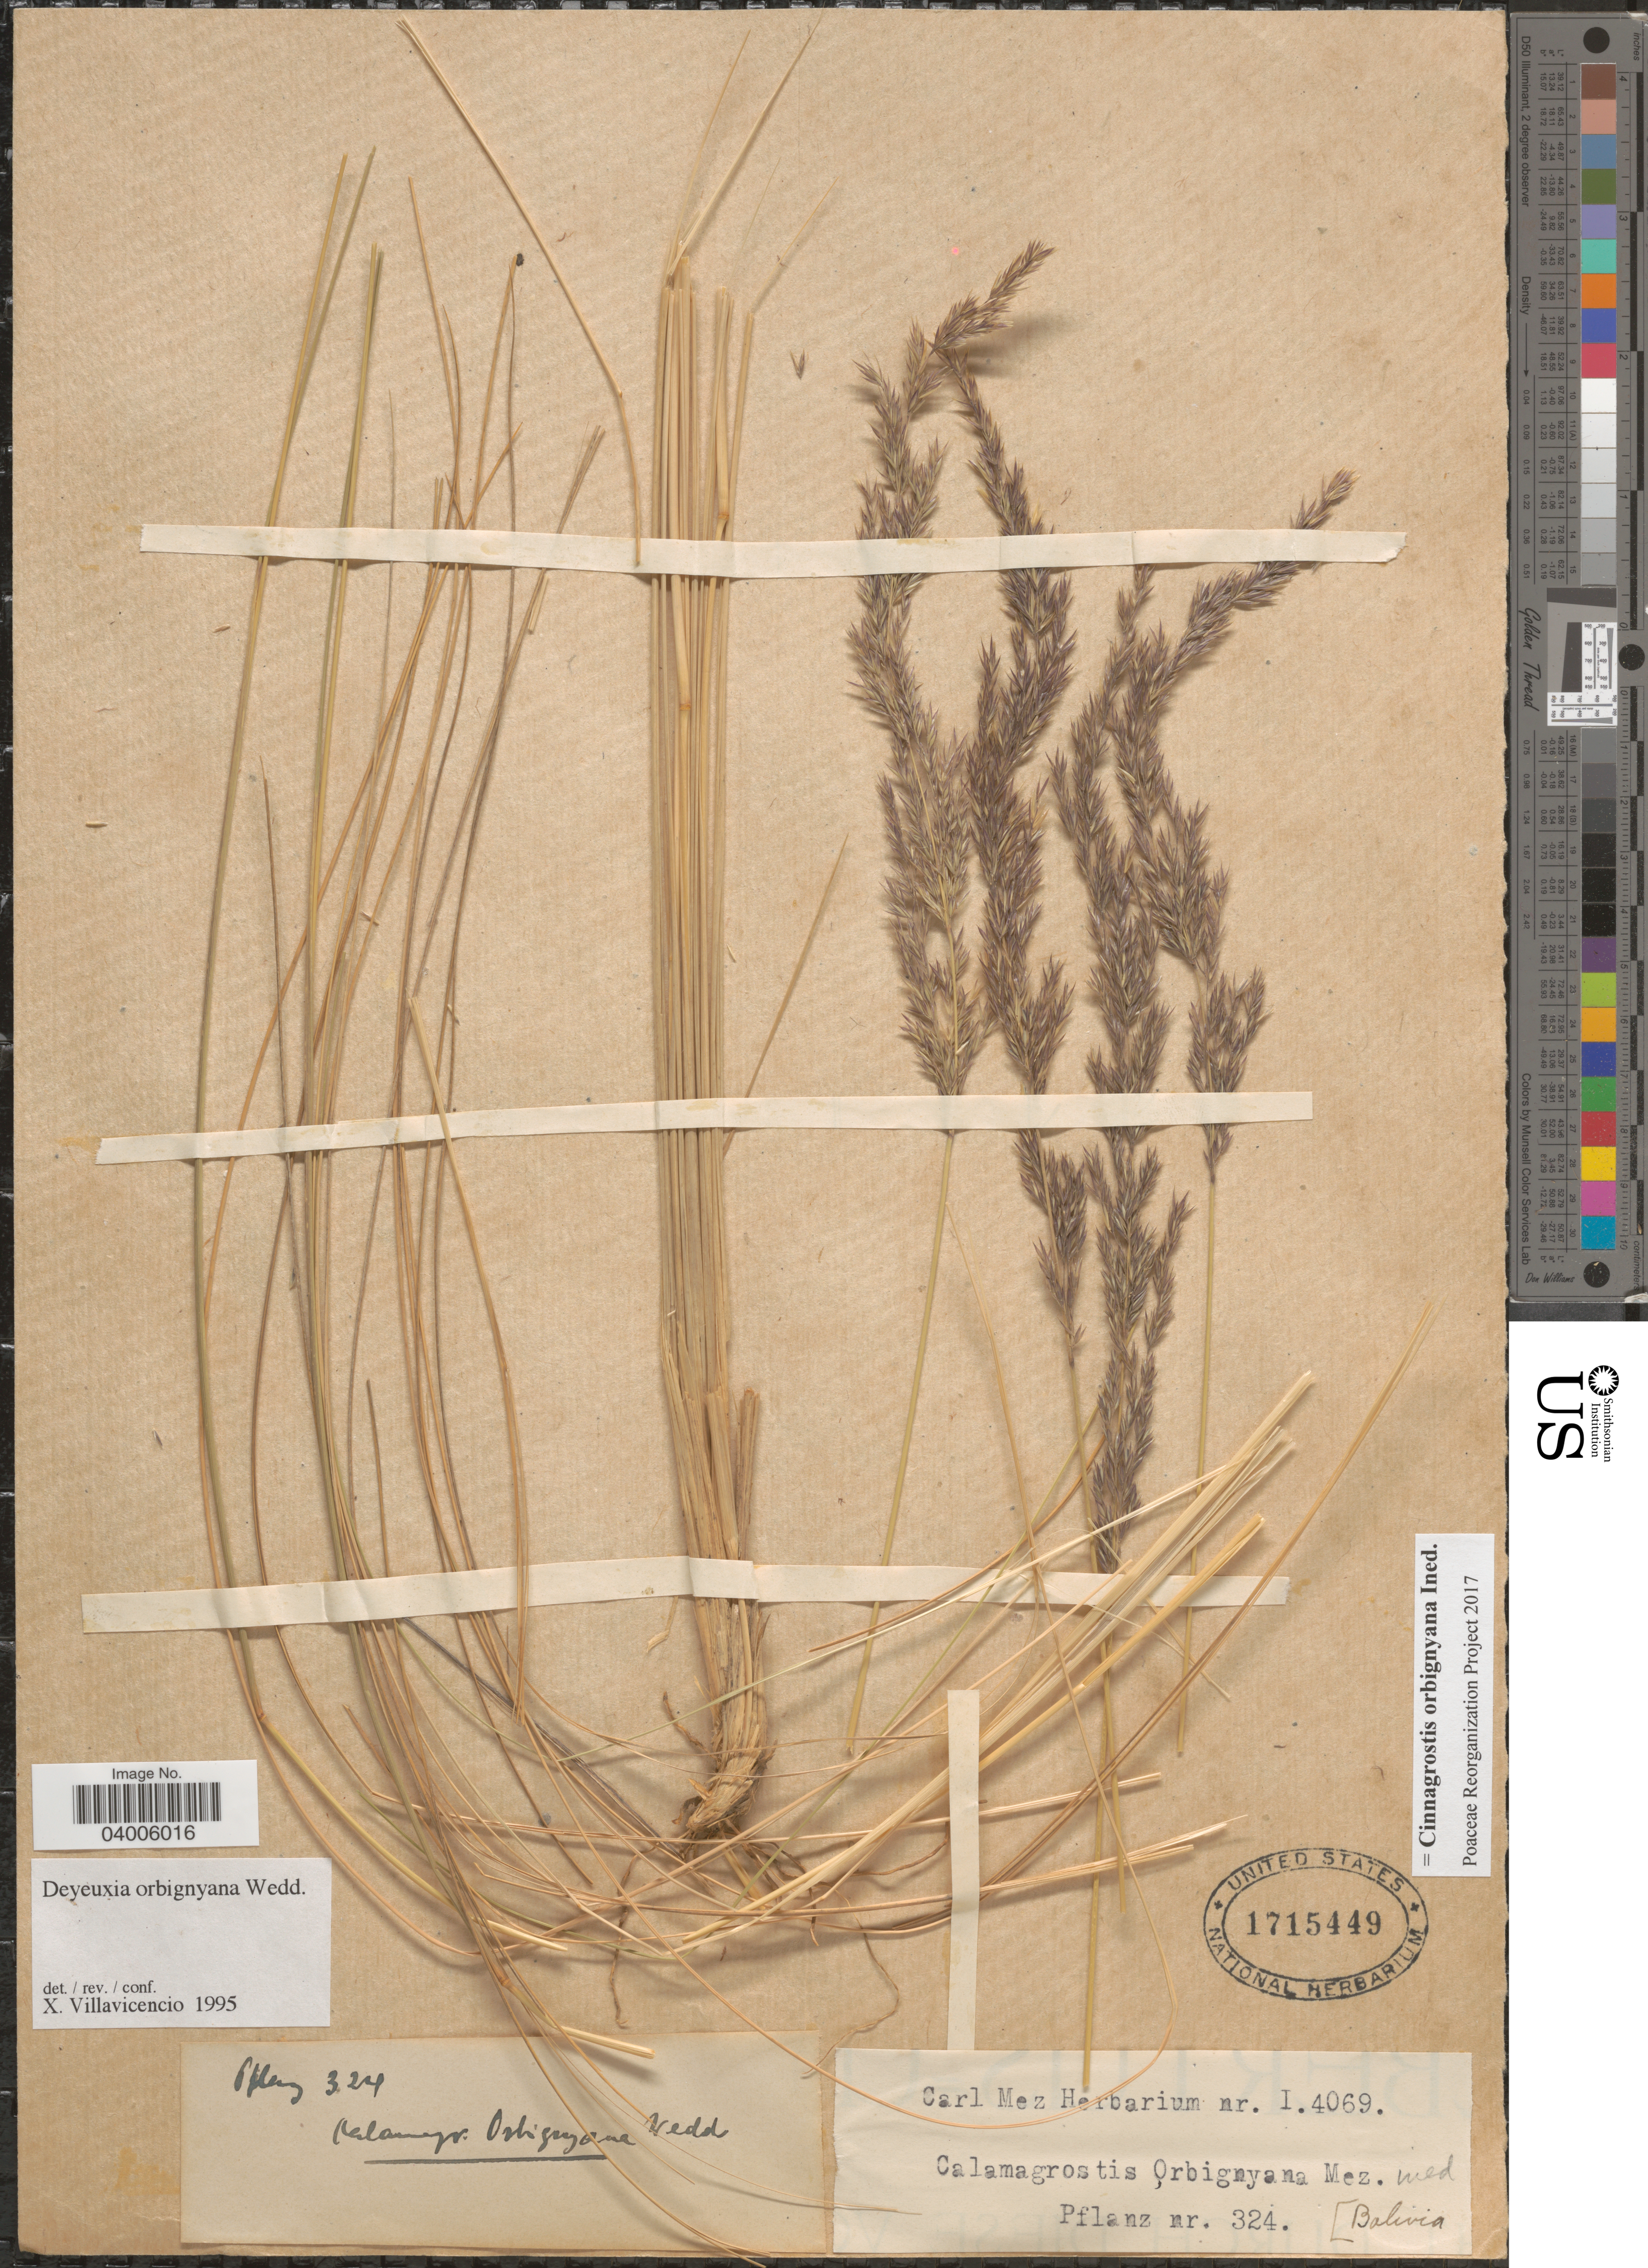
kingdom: Plantae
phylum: Tracheophyta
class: Liliopsida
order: Poales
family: Poaceae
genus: Cinnagrostis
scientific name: Cinnagrostis orbignyana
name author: (Wedd.) P.M. Peterson et al.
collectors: -. Pflanz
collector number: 324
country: Bolivia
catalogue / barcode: US 1715449